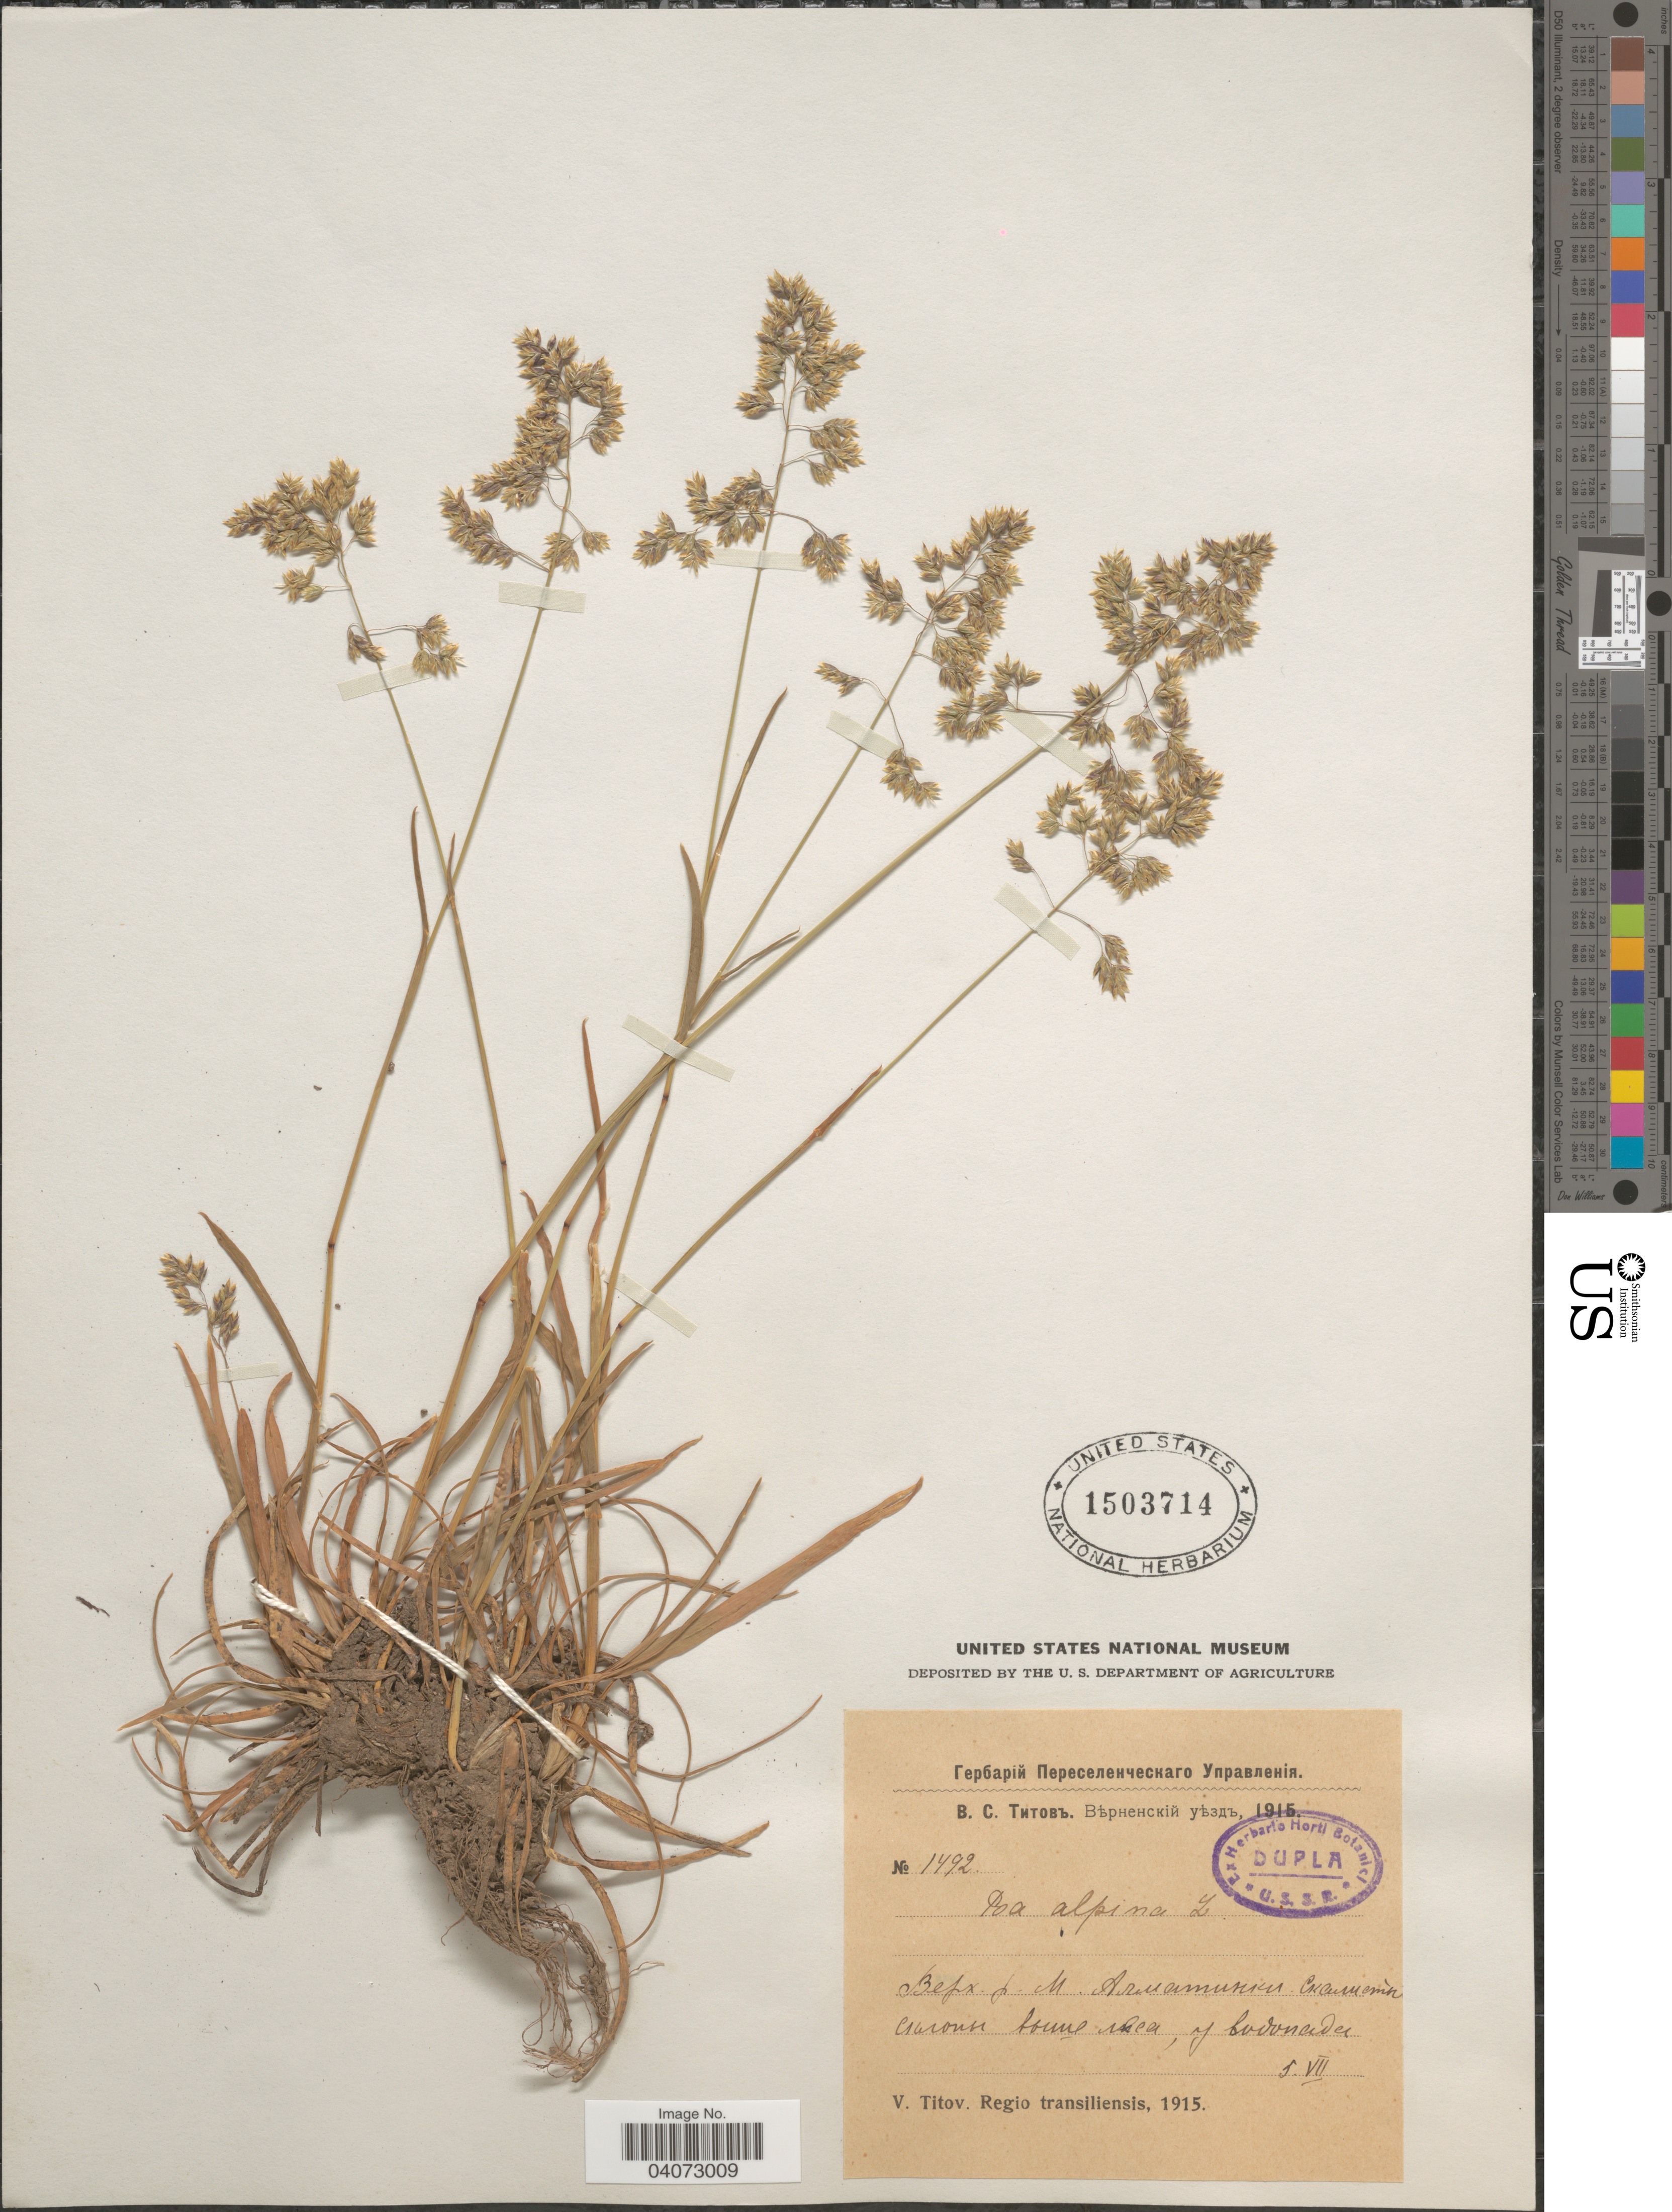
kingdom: Plantae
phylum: Tracheophyta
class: Liliopsida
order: Poales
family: Poaceae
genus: Poa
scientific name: Poa alpina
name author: L.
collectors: V. Titov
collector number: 1492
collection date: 1915-07-05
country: Kazakhstan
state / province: Almaty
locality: Regio transiliensis. Malaya Almatinka River.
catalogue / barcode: US 1503714